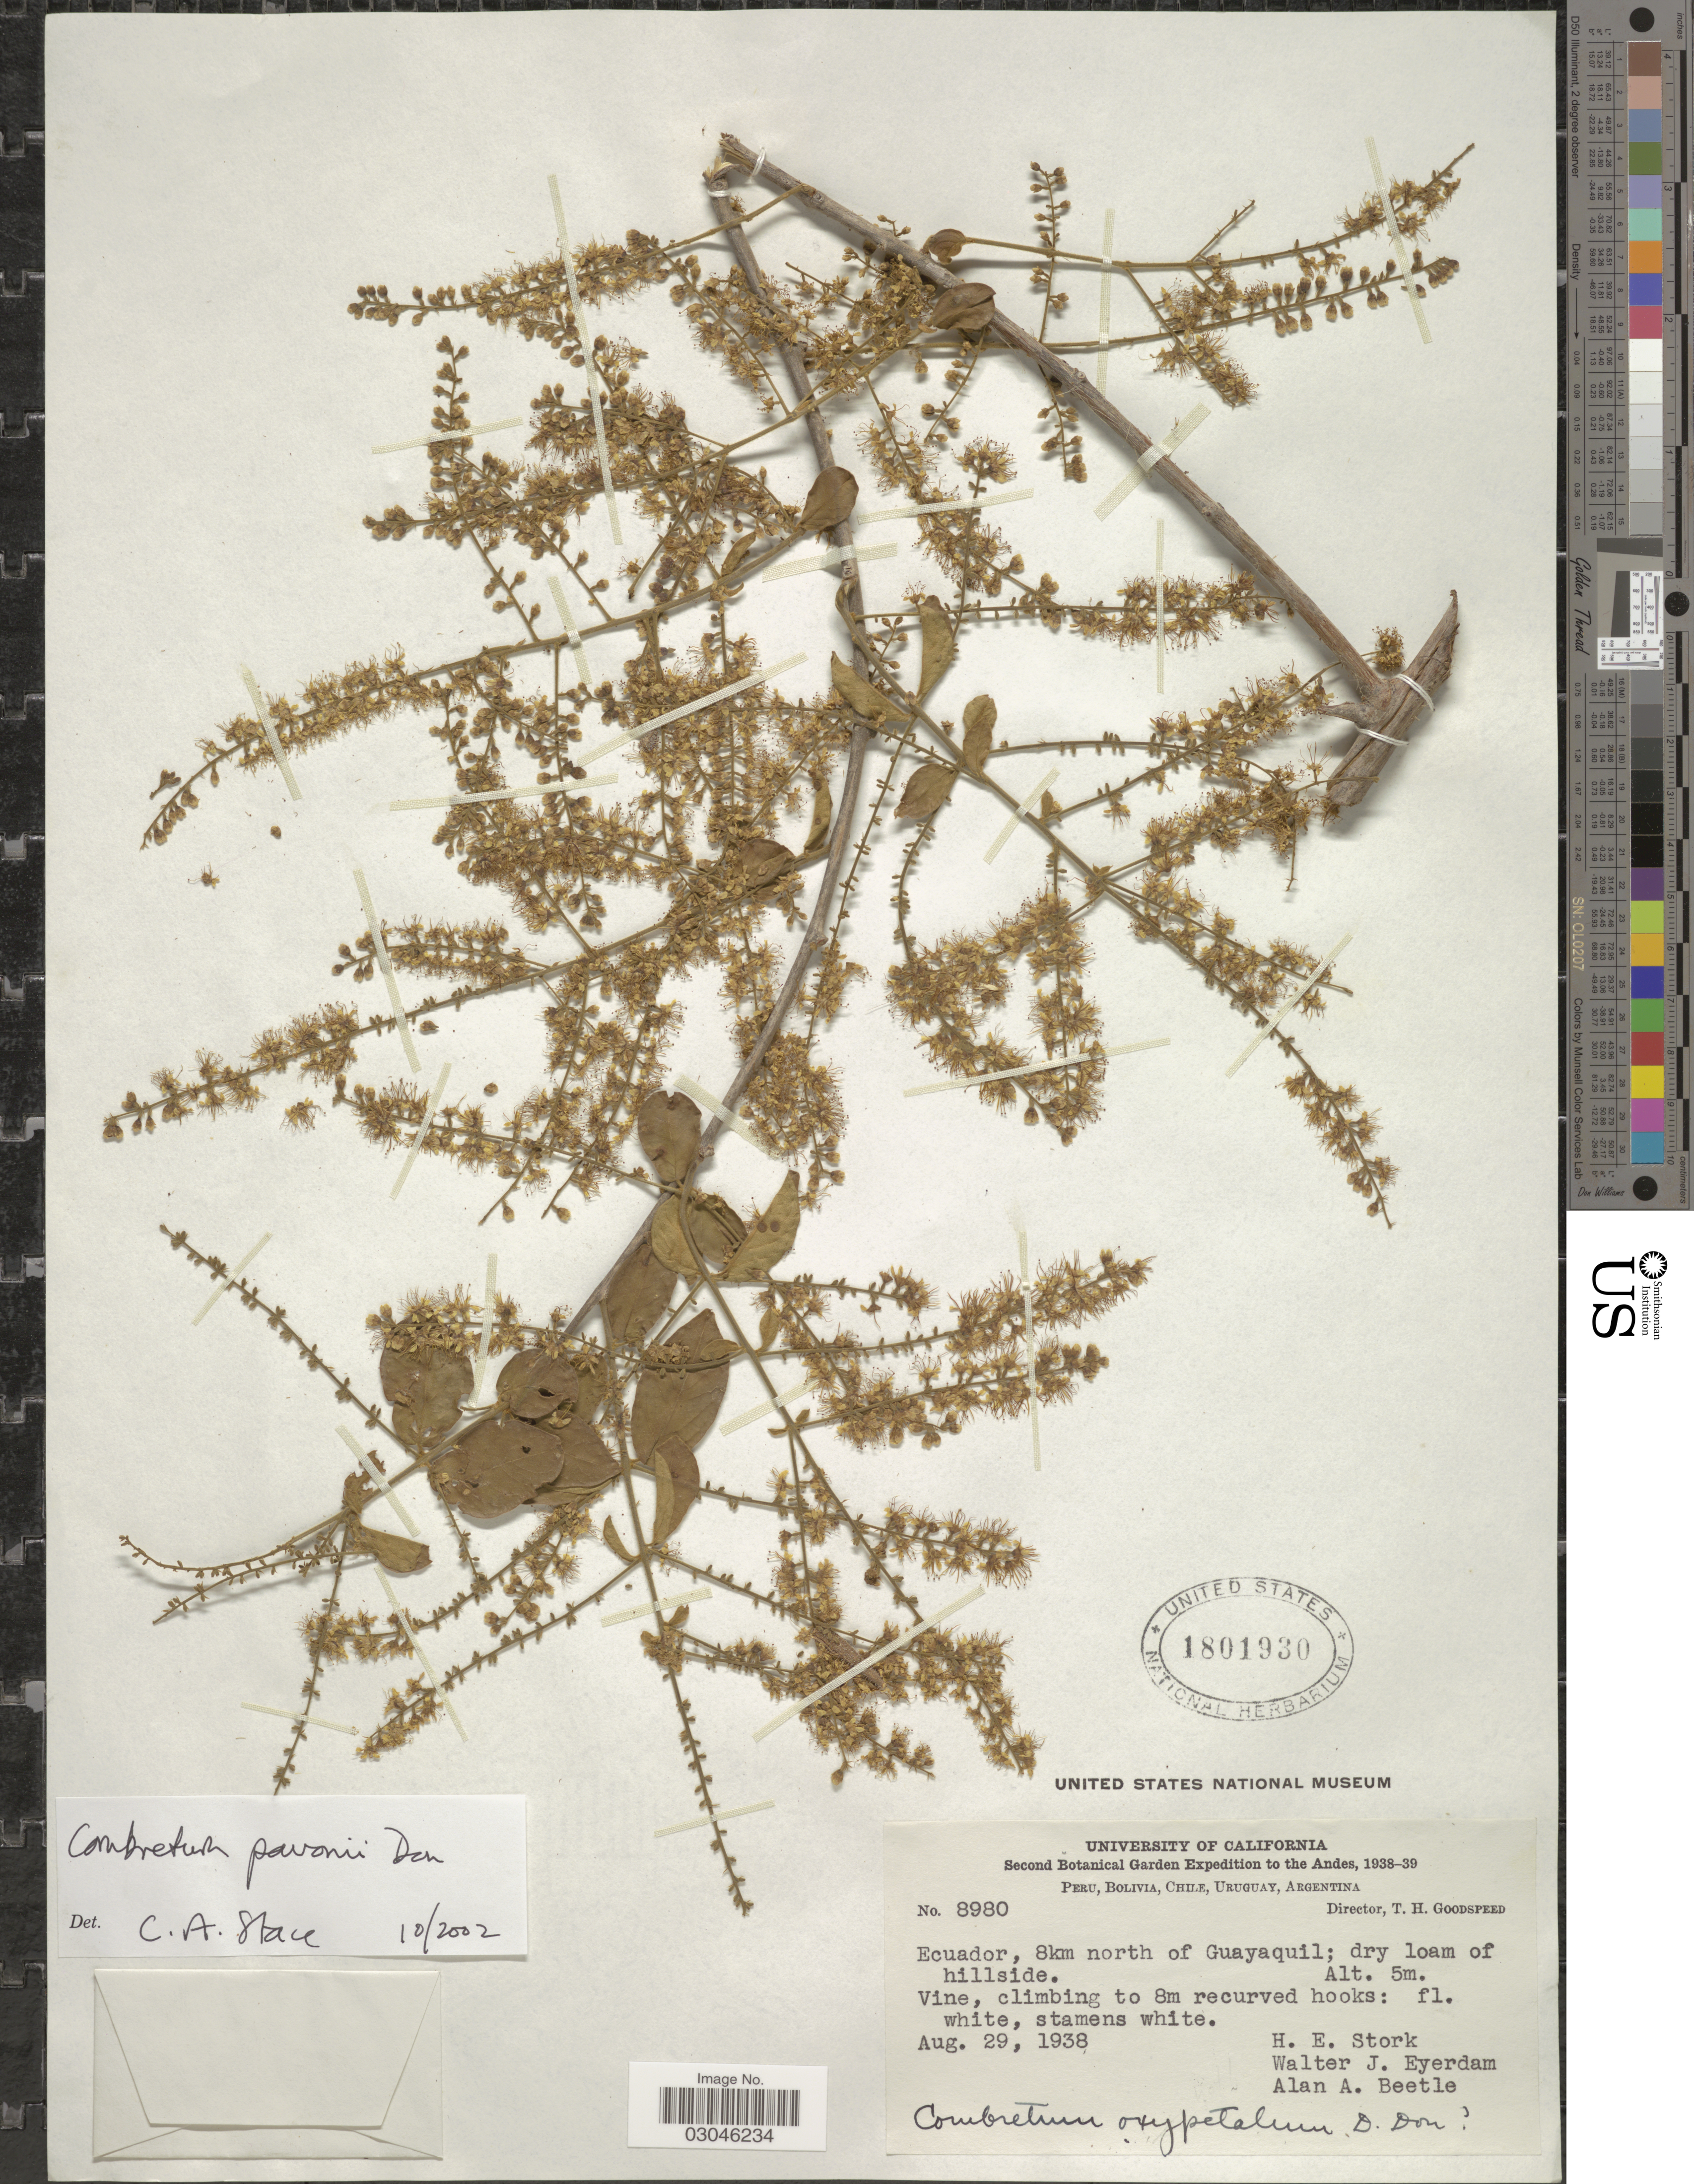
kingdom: Plantae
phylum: Tracheophyta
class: Magnoliopsida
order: Myrtales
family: Combretaceae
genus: Combretum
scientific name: Combretum pavonii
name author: G. Don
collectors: H. E. Stork, W. J. Eyerdam & A. A. Beetle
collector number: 8980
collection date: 1938-08-29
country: Ecuador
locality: Andes. 8km north of Guayaquil.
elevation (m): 5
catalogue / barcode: US 1801930